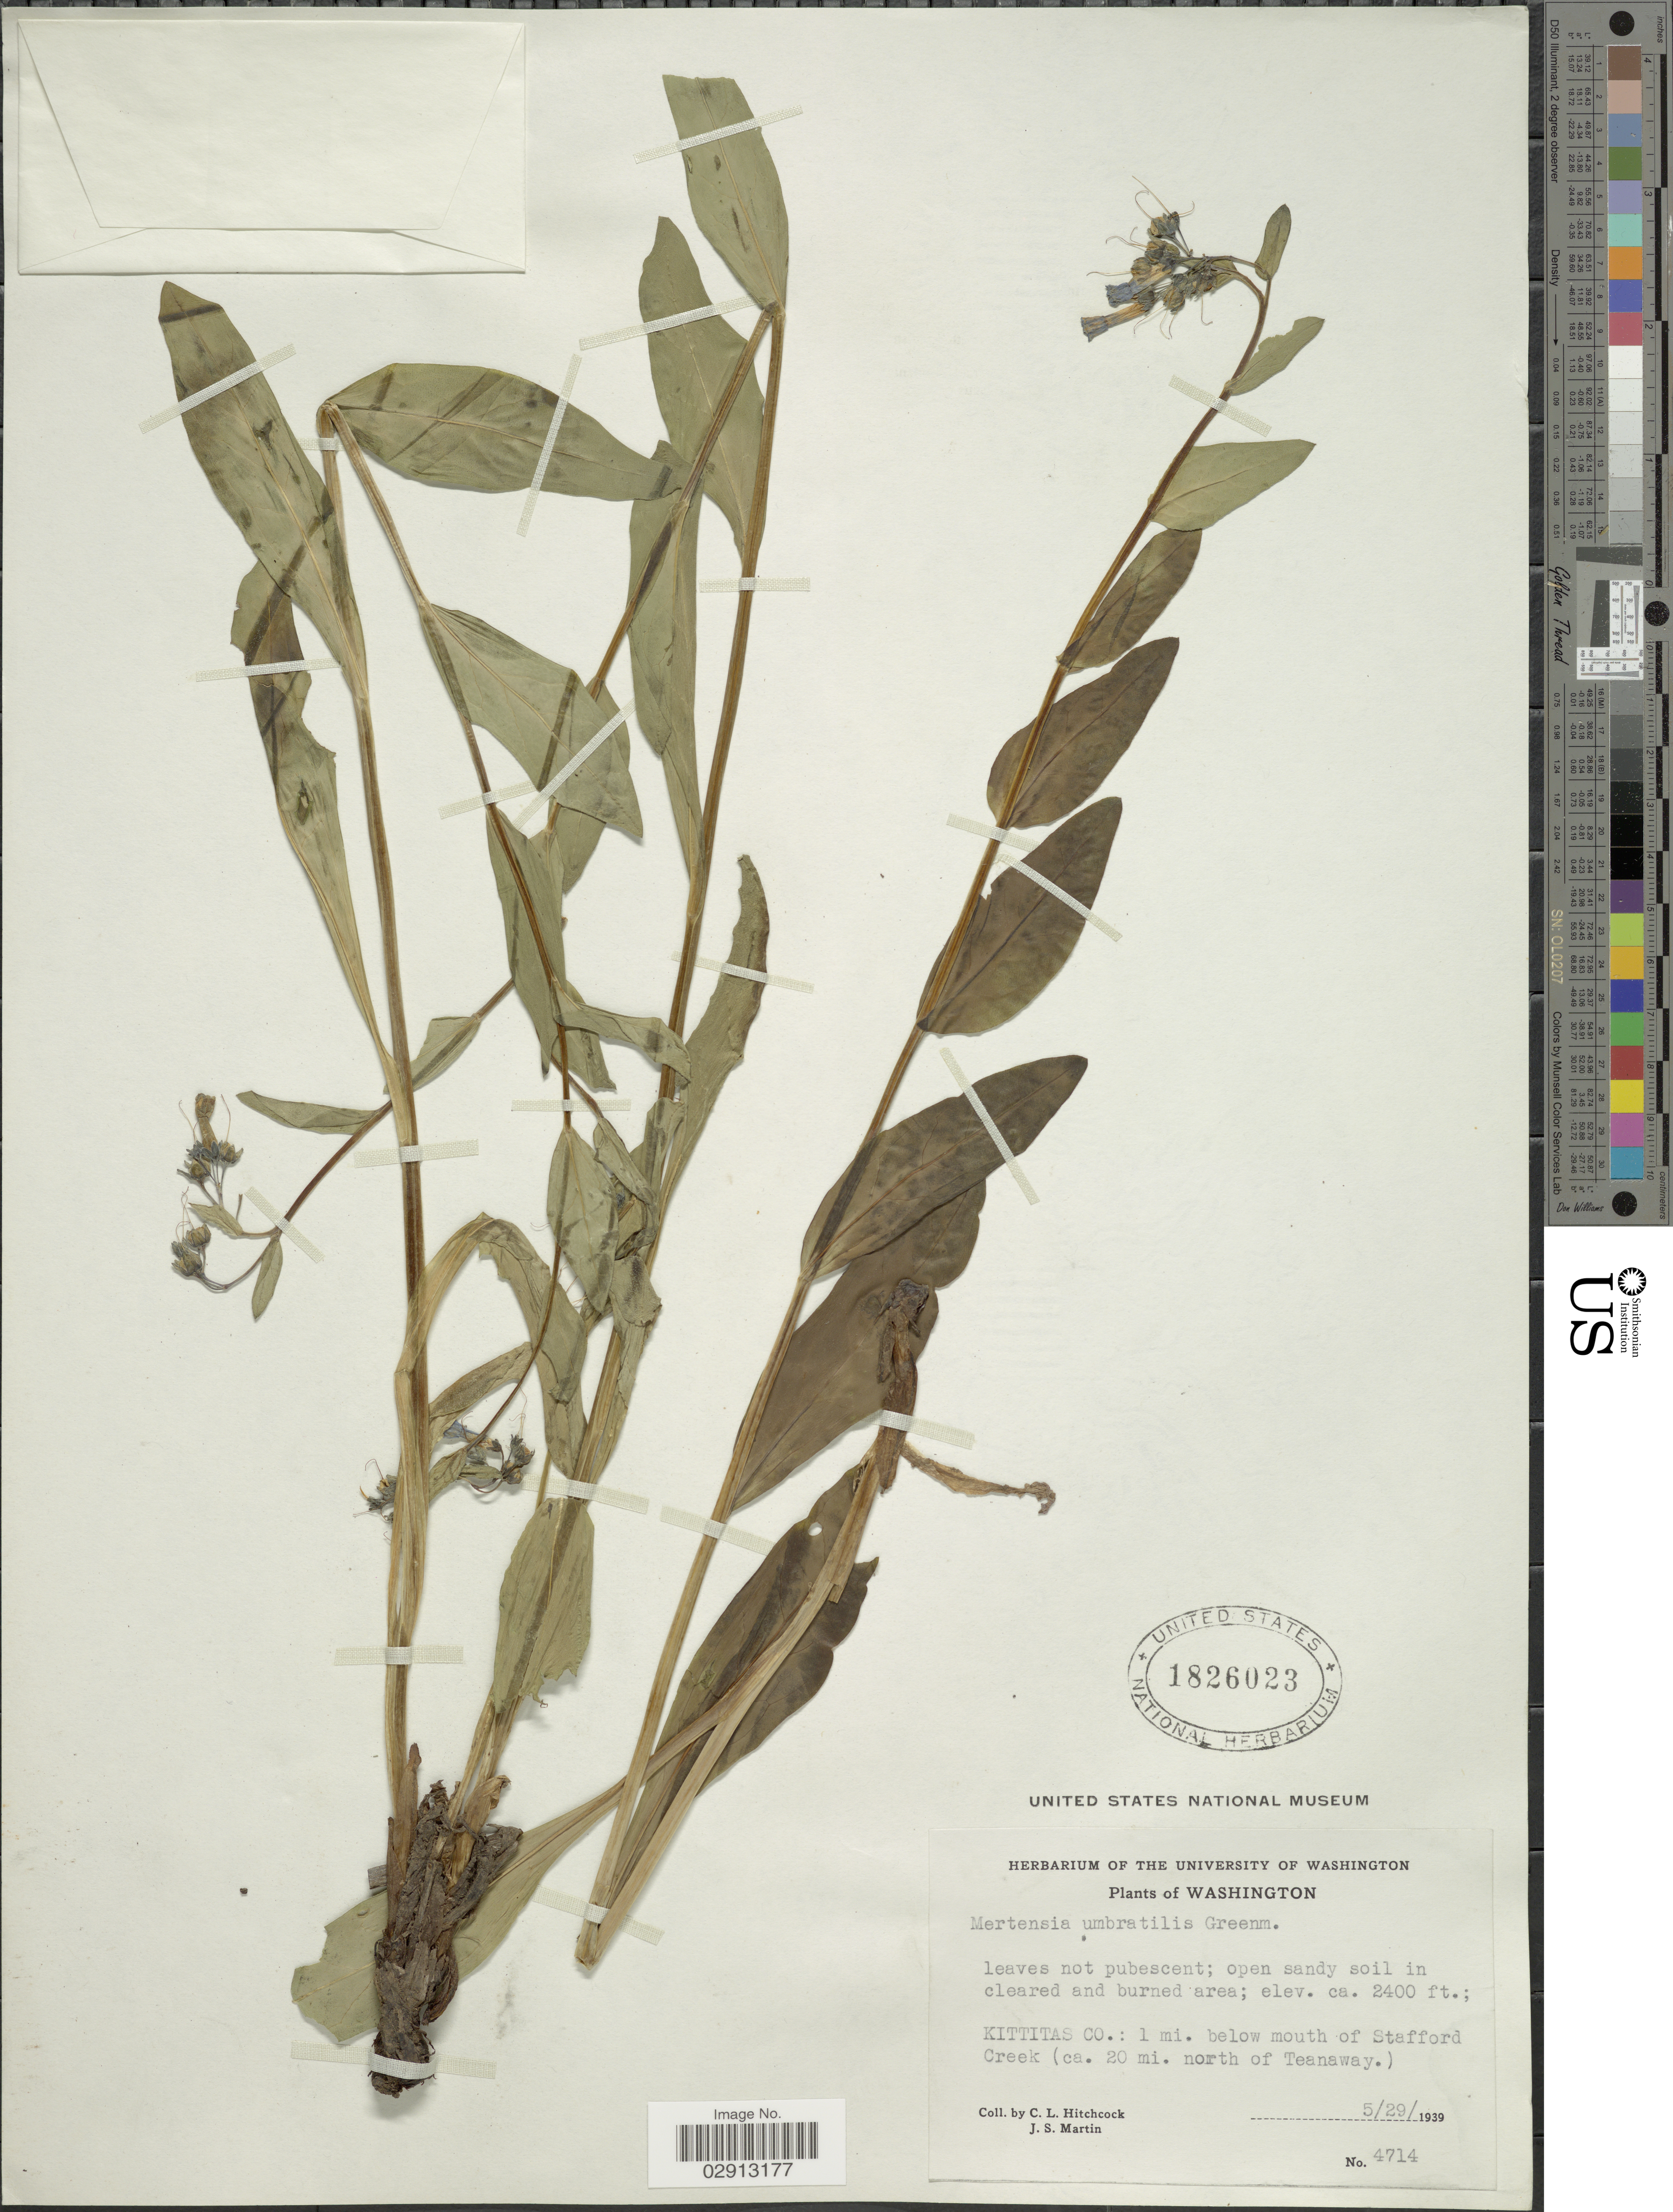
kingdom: Plantae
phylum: Tracheophyta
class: Magnoliopsida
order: Boraginales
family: Boraginaceae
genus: Mertensia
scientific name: Mertensia umbratilis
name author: Greenm.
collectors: C. L. Hitchcock & J. S. Martin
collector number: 4714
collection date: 1939-05-29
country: United States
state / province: Washington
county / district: Kittitas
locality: Kittitas Co.: 1 mi. below mouth of Stafford Creek (ca. 20 mi. north of Teanaway.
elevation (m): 732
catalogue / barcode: US 1826023